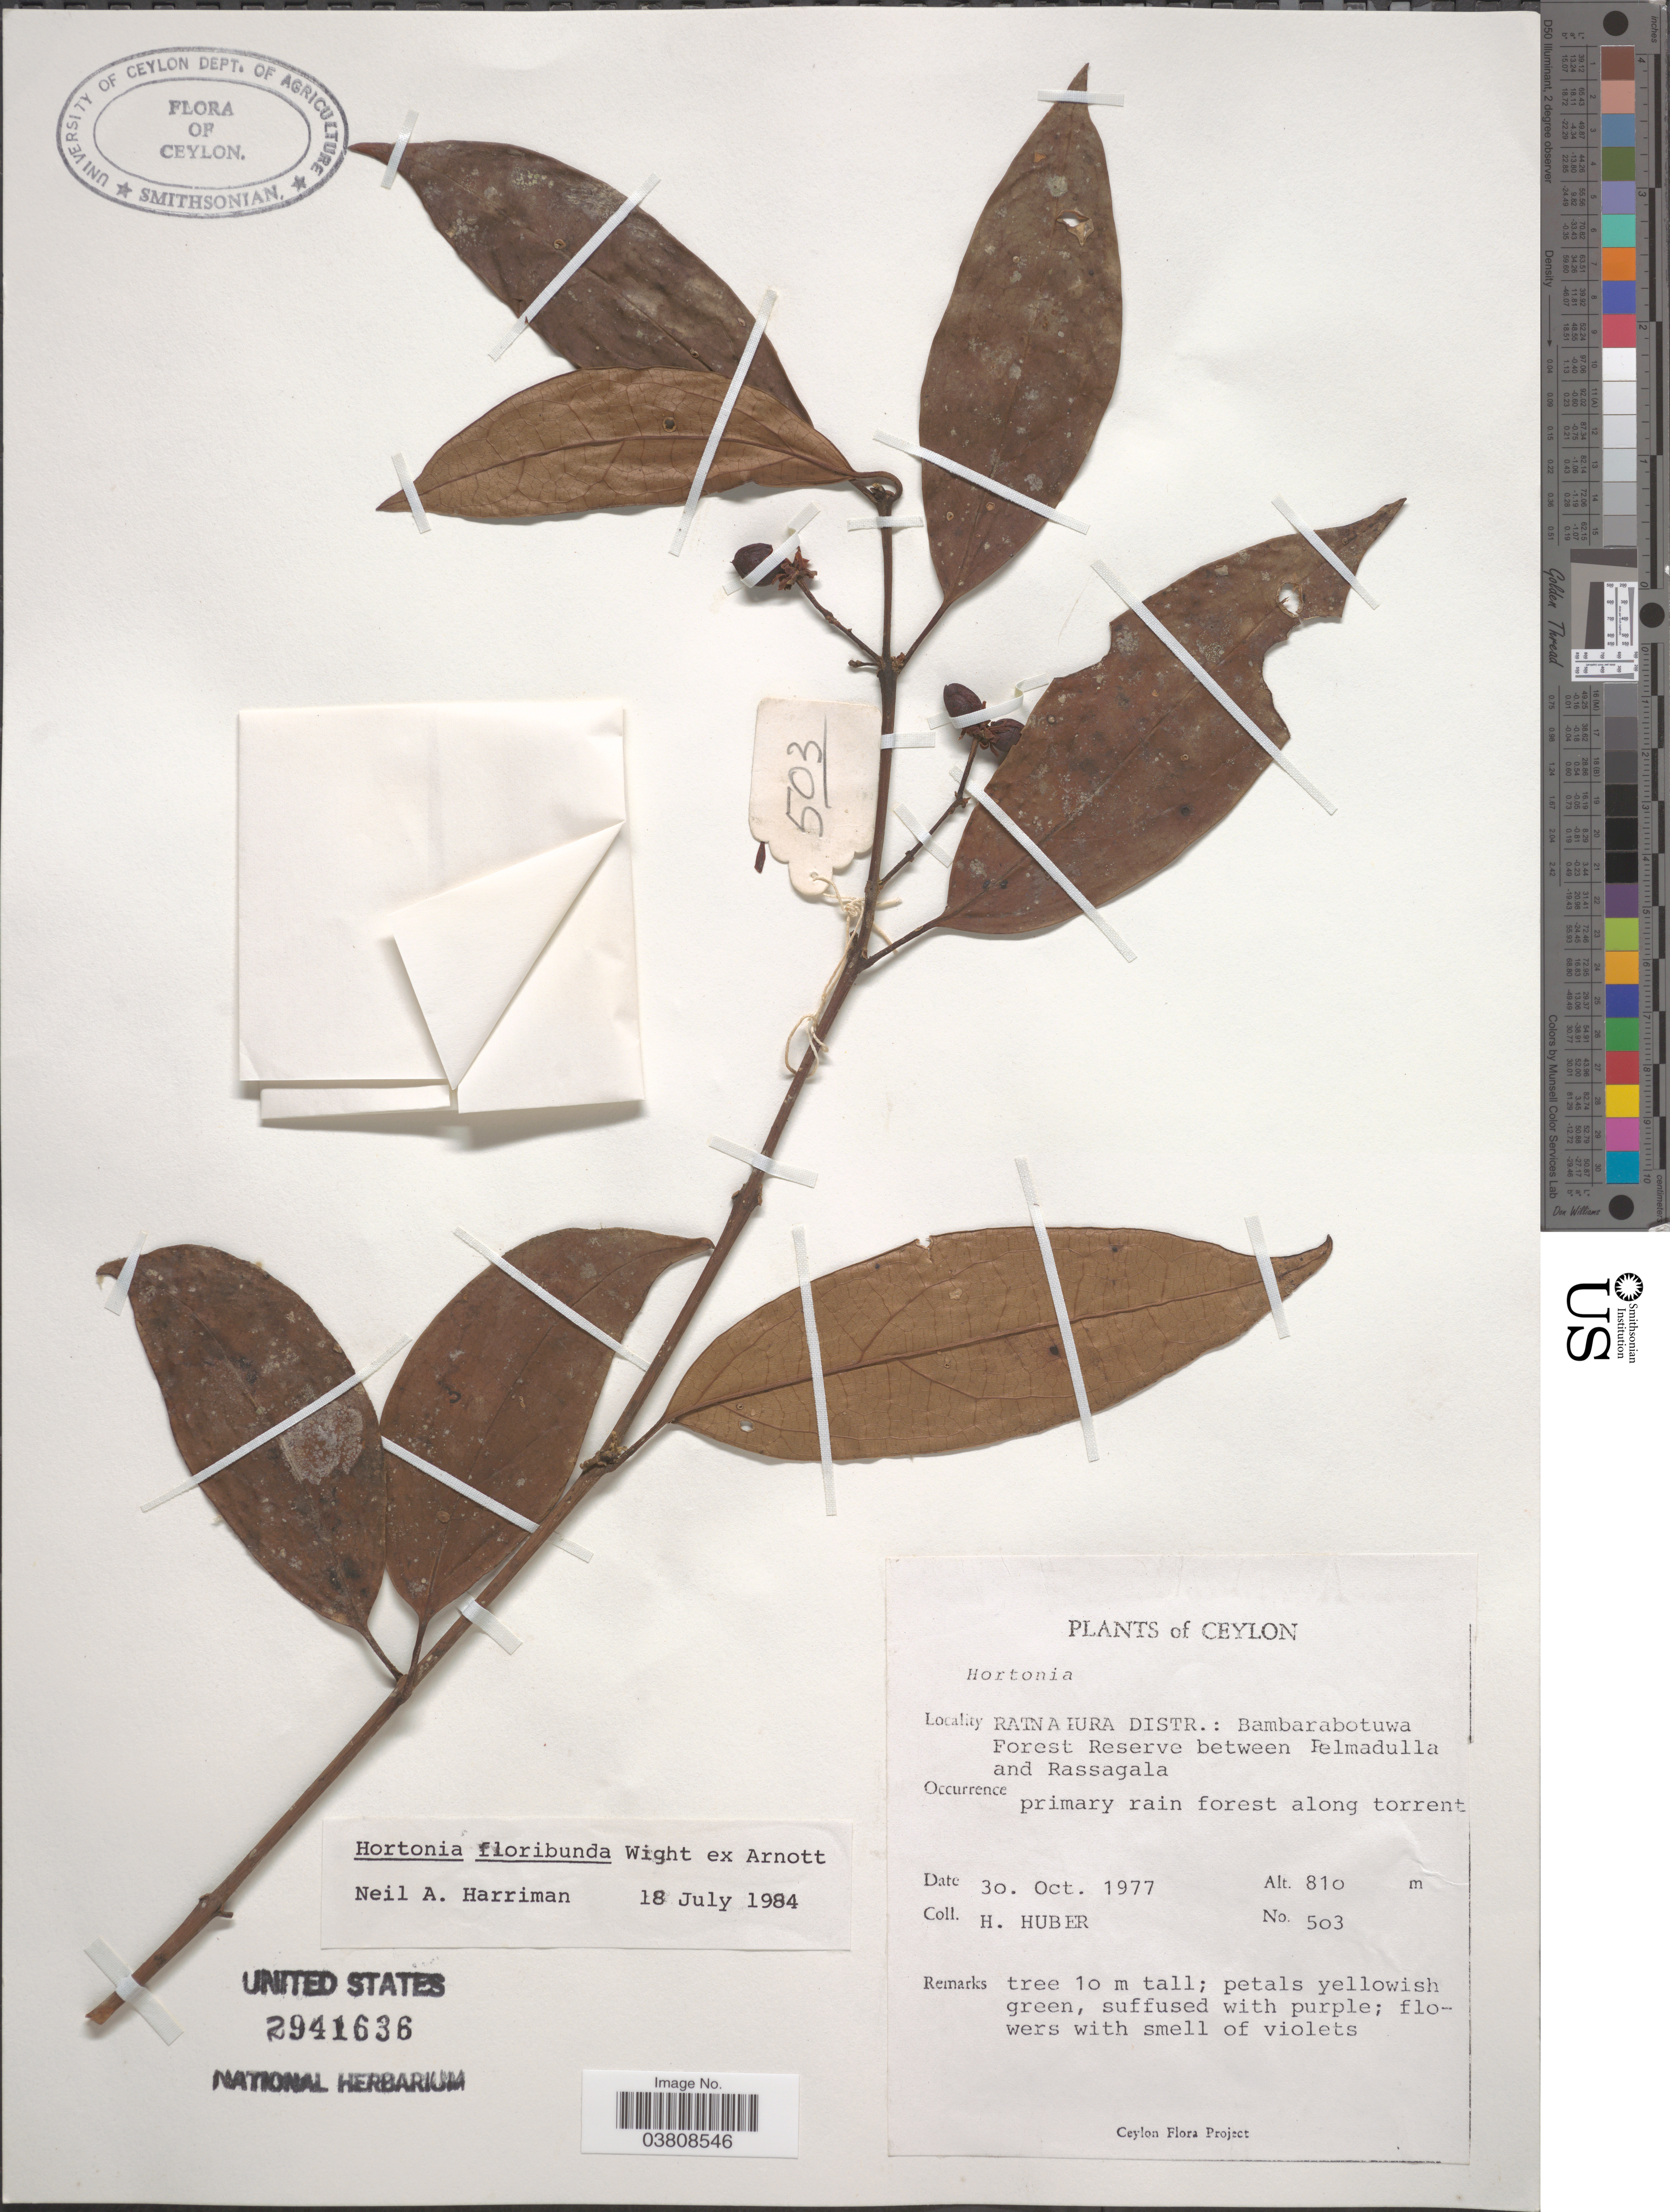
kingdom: Plantae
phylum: Tracheophyta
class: Magnoliopsida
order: Laurales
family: Monimiaceae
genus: Hortonia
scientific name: Hortonia floribunda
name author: Wight ex Arn.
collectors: H. Huber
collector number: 503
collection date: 1977-10-30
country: Sri Lanka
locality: Ceylon. Ratnapura Distr.: Bambarabotuwa Forest Reserve between Pelmadulla and Rassagala.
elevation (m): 810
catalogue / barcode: US 2941636